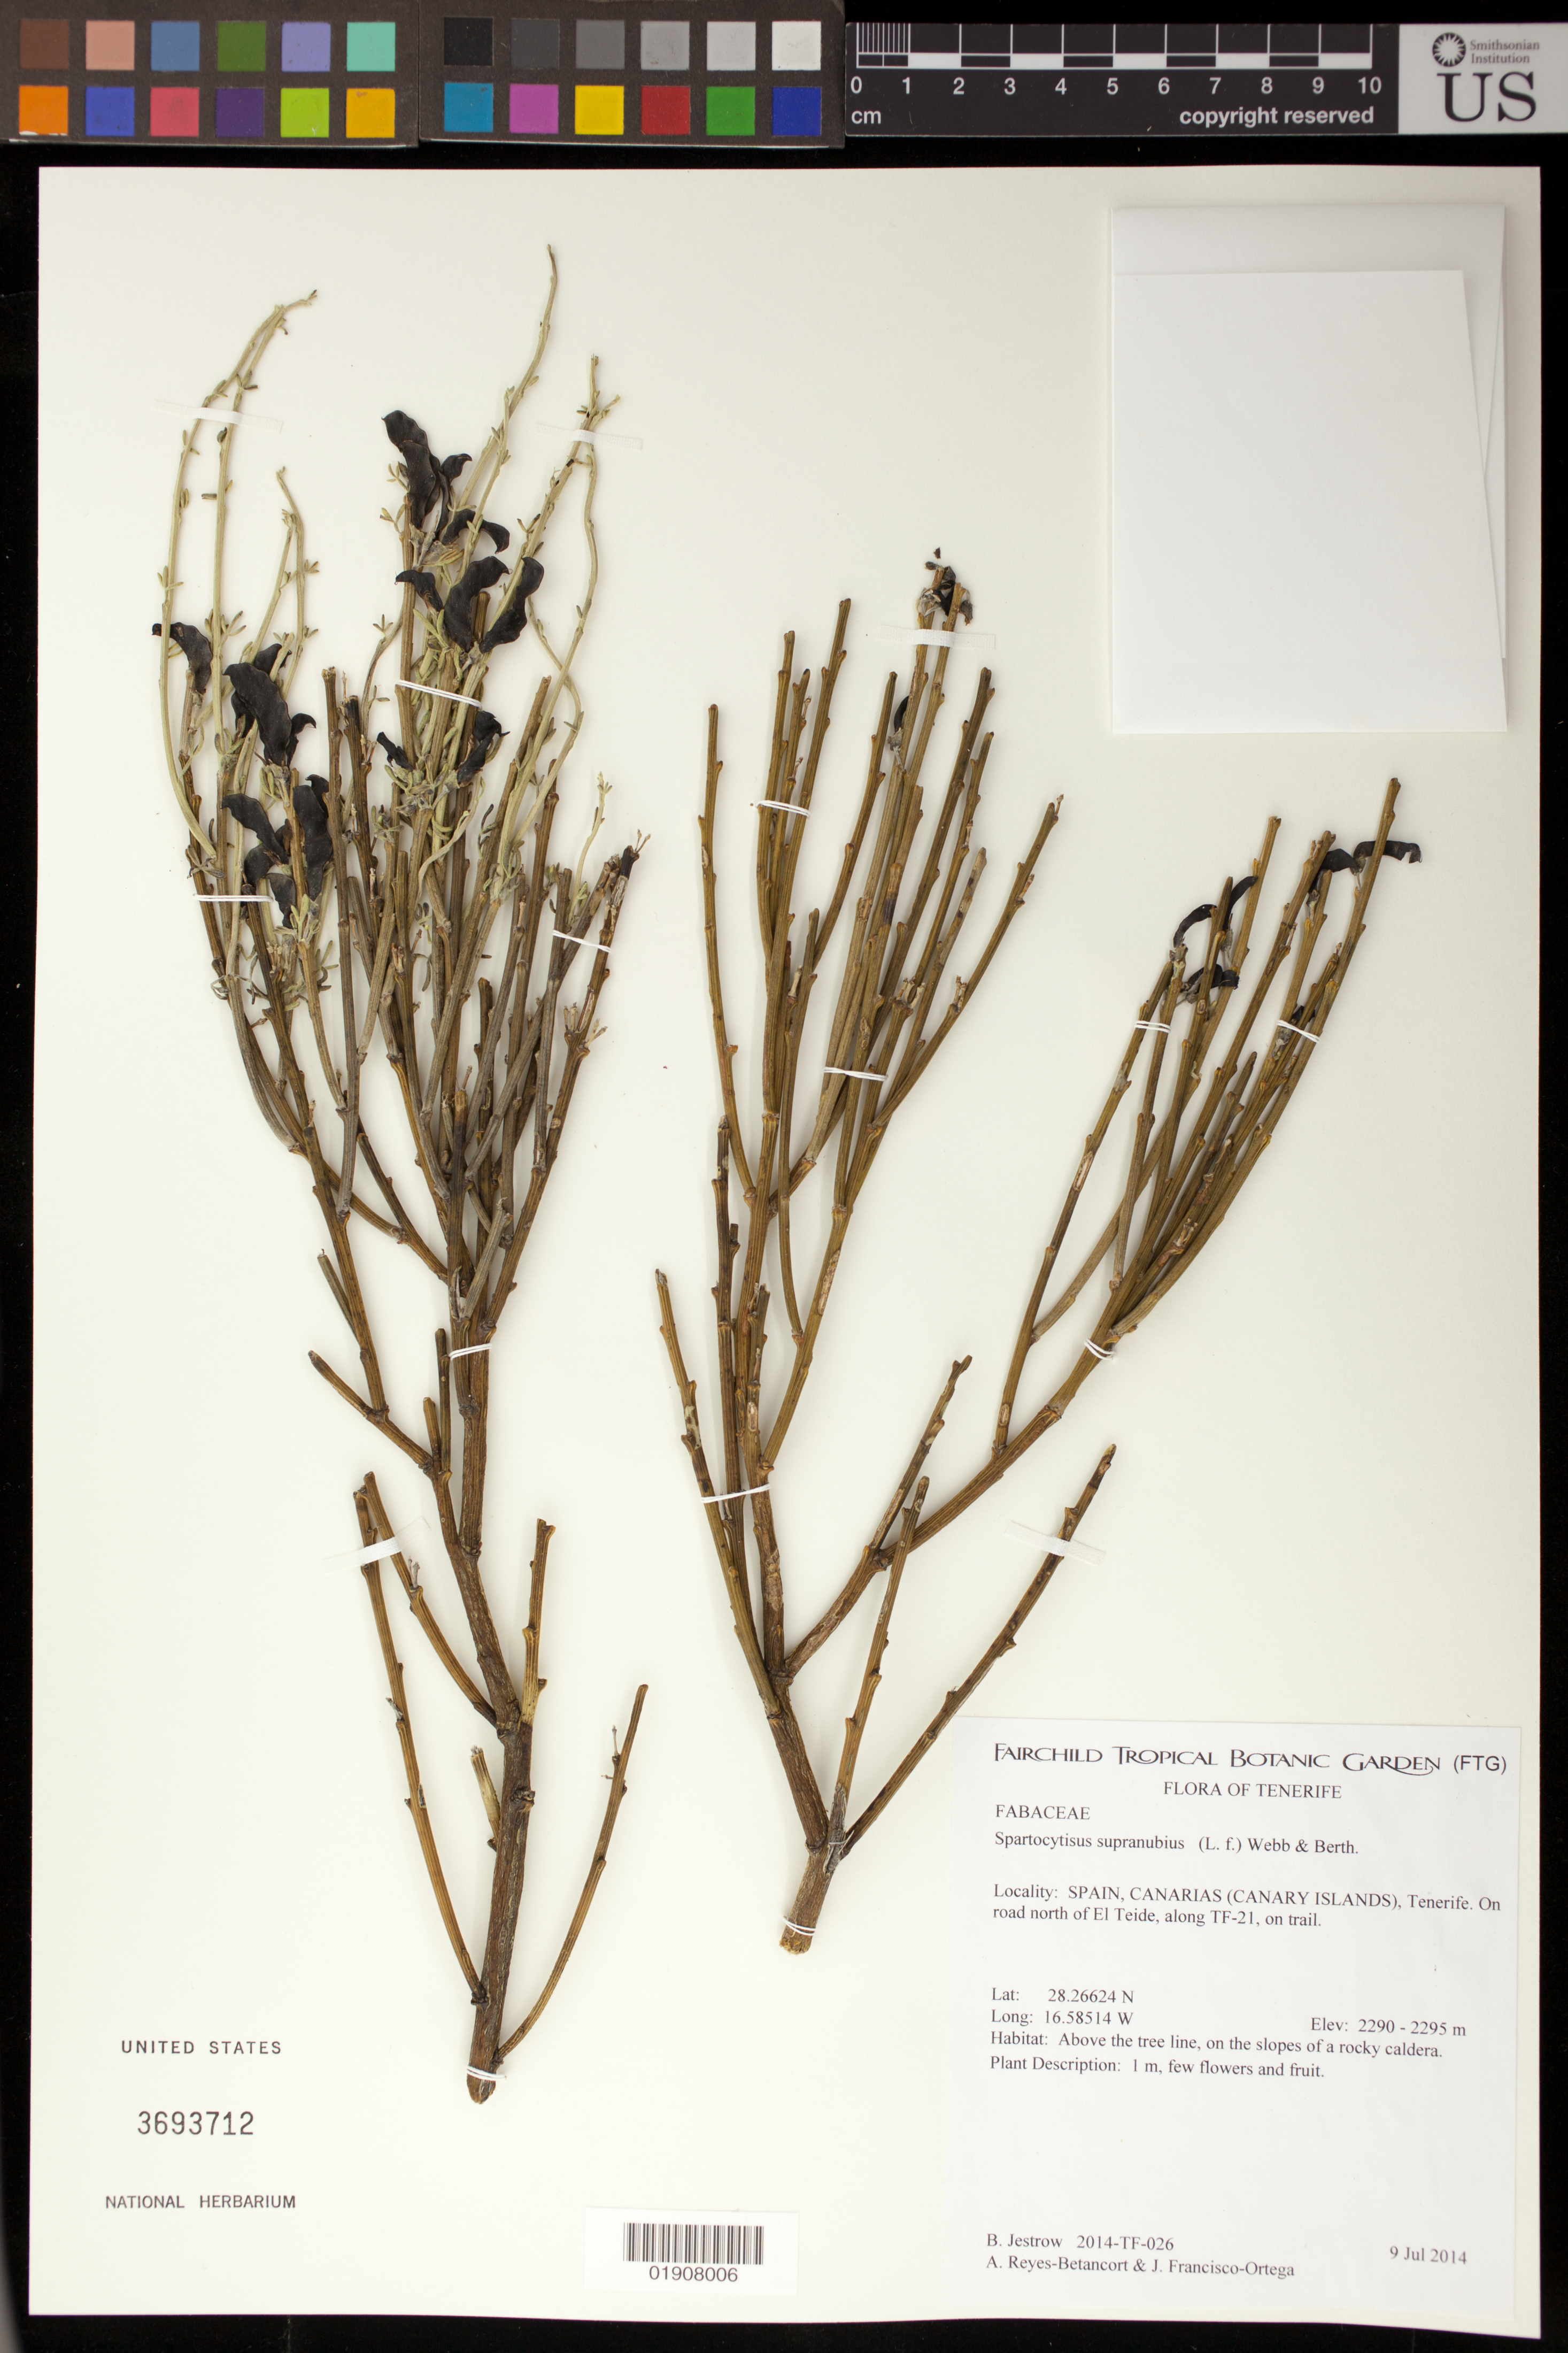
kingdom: Plantae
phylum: Tracheophyta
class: Magnoliopsida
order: Fabales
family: Fabaceae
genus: Cytisus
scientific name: Cytisus supranubius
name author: (L. f.) Kuntze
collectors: B. Jestrow, J. Reyes-Betancort & J. Fransisco-Ortega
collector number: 2014-TF-026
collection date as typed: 9 Jul 2014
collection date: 2014-07-09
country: Spain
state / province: Canarias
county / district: Santa Cruz de Tenerife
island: Tenerife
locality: Canary Islands, Tenerife. On road north of El Teide, along TF-21, on trail.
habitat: Above the tree line, on the slopes of a rocky caldera.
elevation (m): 2290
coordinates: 28.26624 N, 16.58514 W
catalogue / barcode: US 3693712